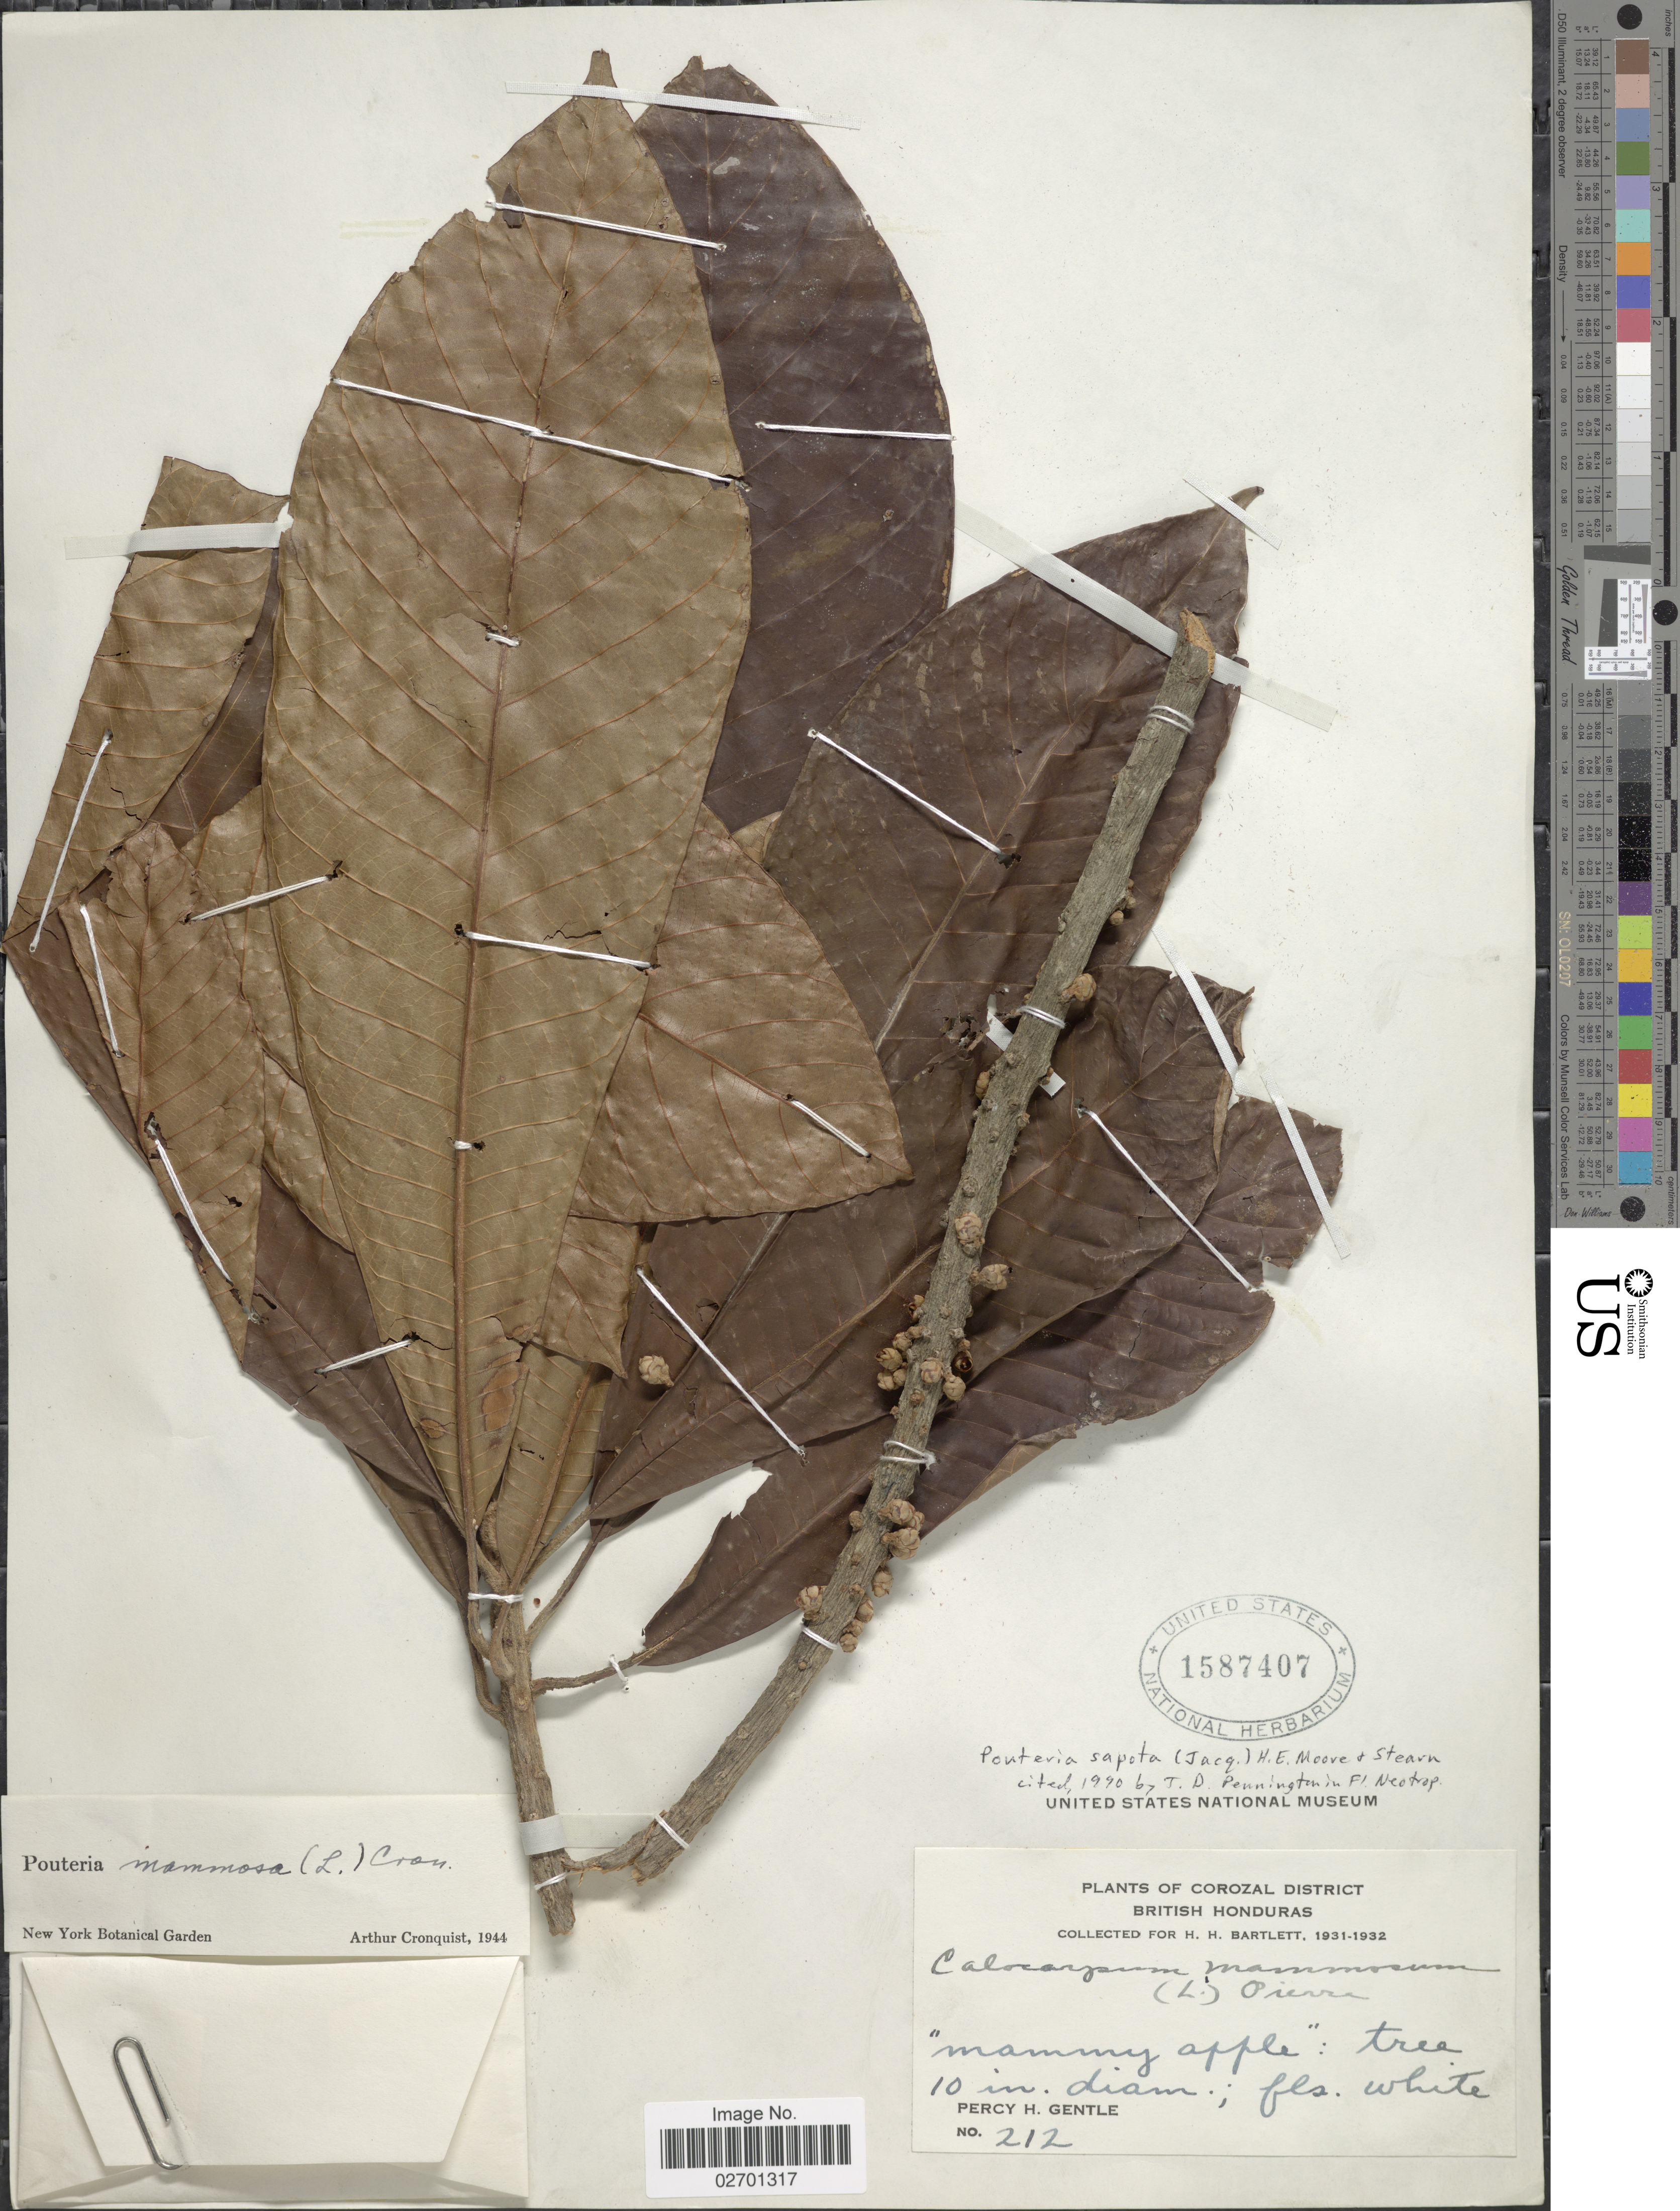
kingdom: Plantae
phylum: Tracheophyta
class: Magnoliopsida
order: Ericales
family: Sapotaceae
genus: Pouteria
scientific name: Pouteria sapota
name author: (Jacq.) H.E. Moore & Stearn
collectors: P. H. Gentle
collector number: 212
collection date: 1931/1932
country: Belize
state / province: Corozal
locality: British Honduras, Honey Camp.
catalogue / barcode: US 1587407